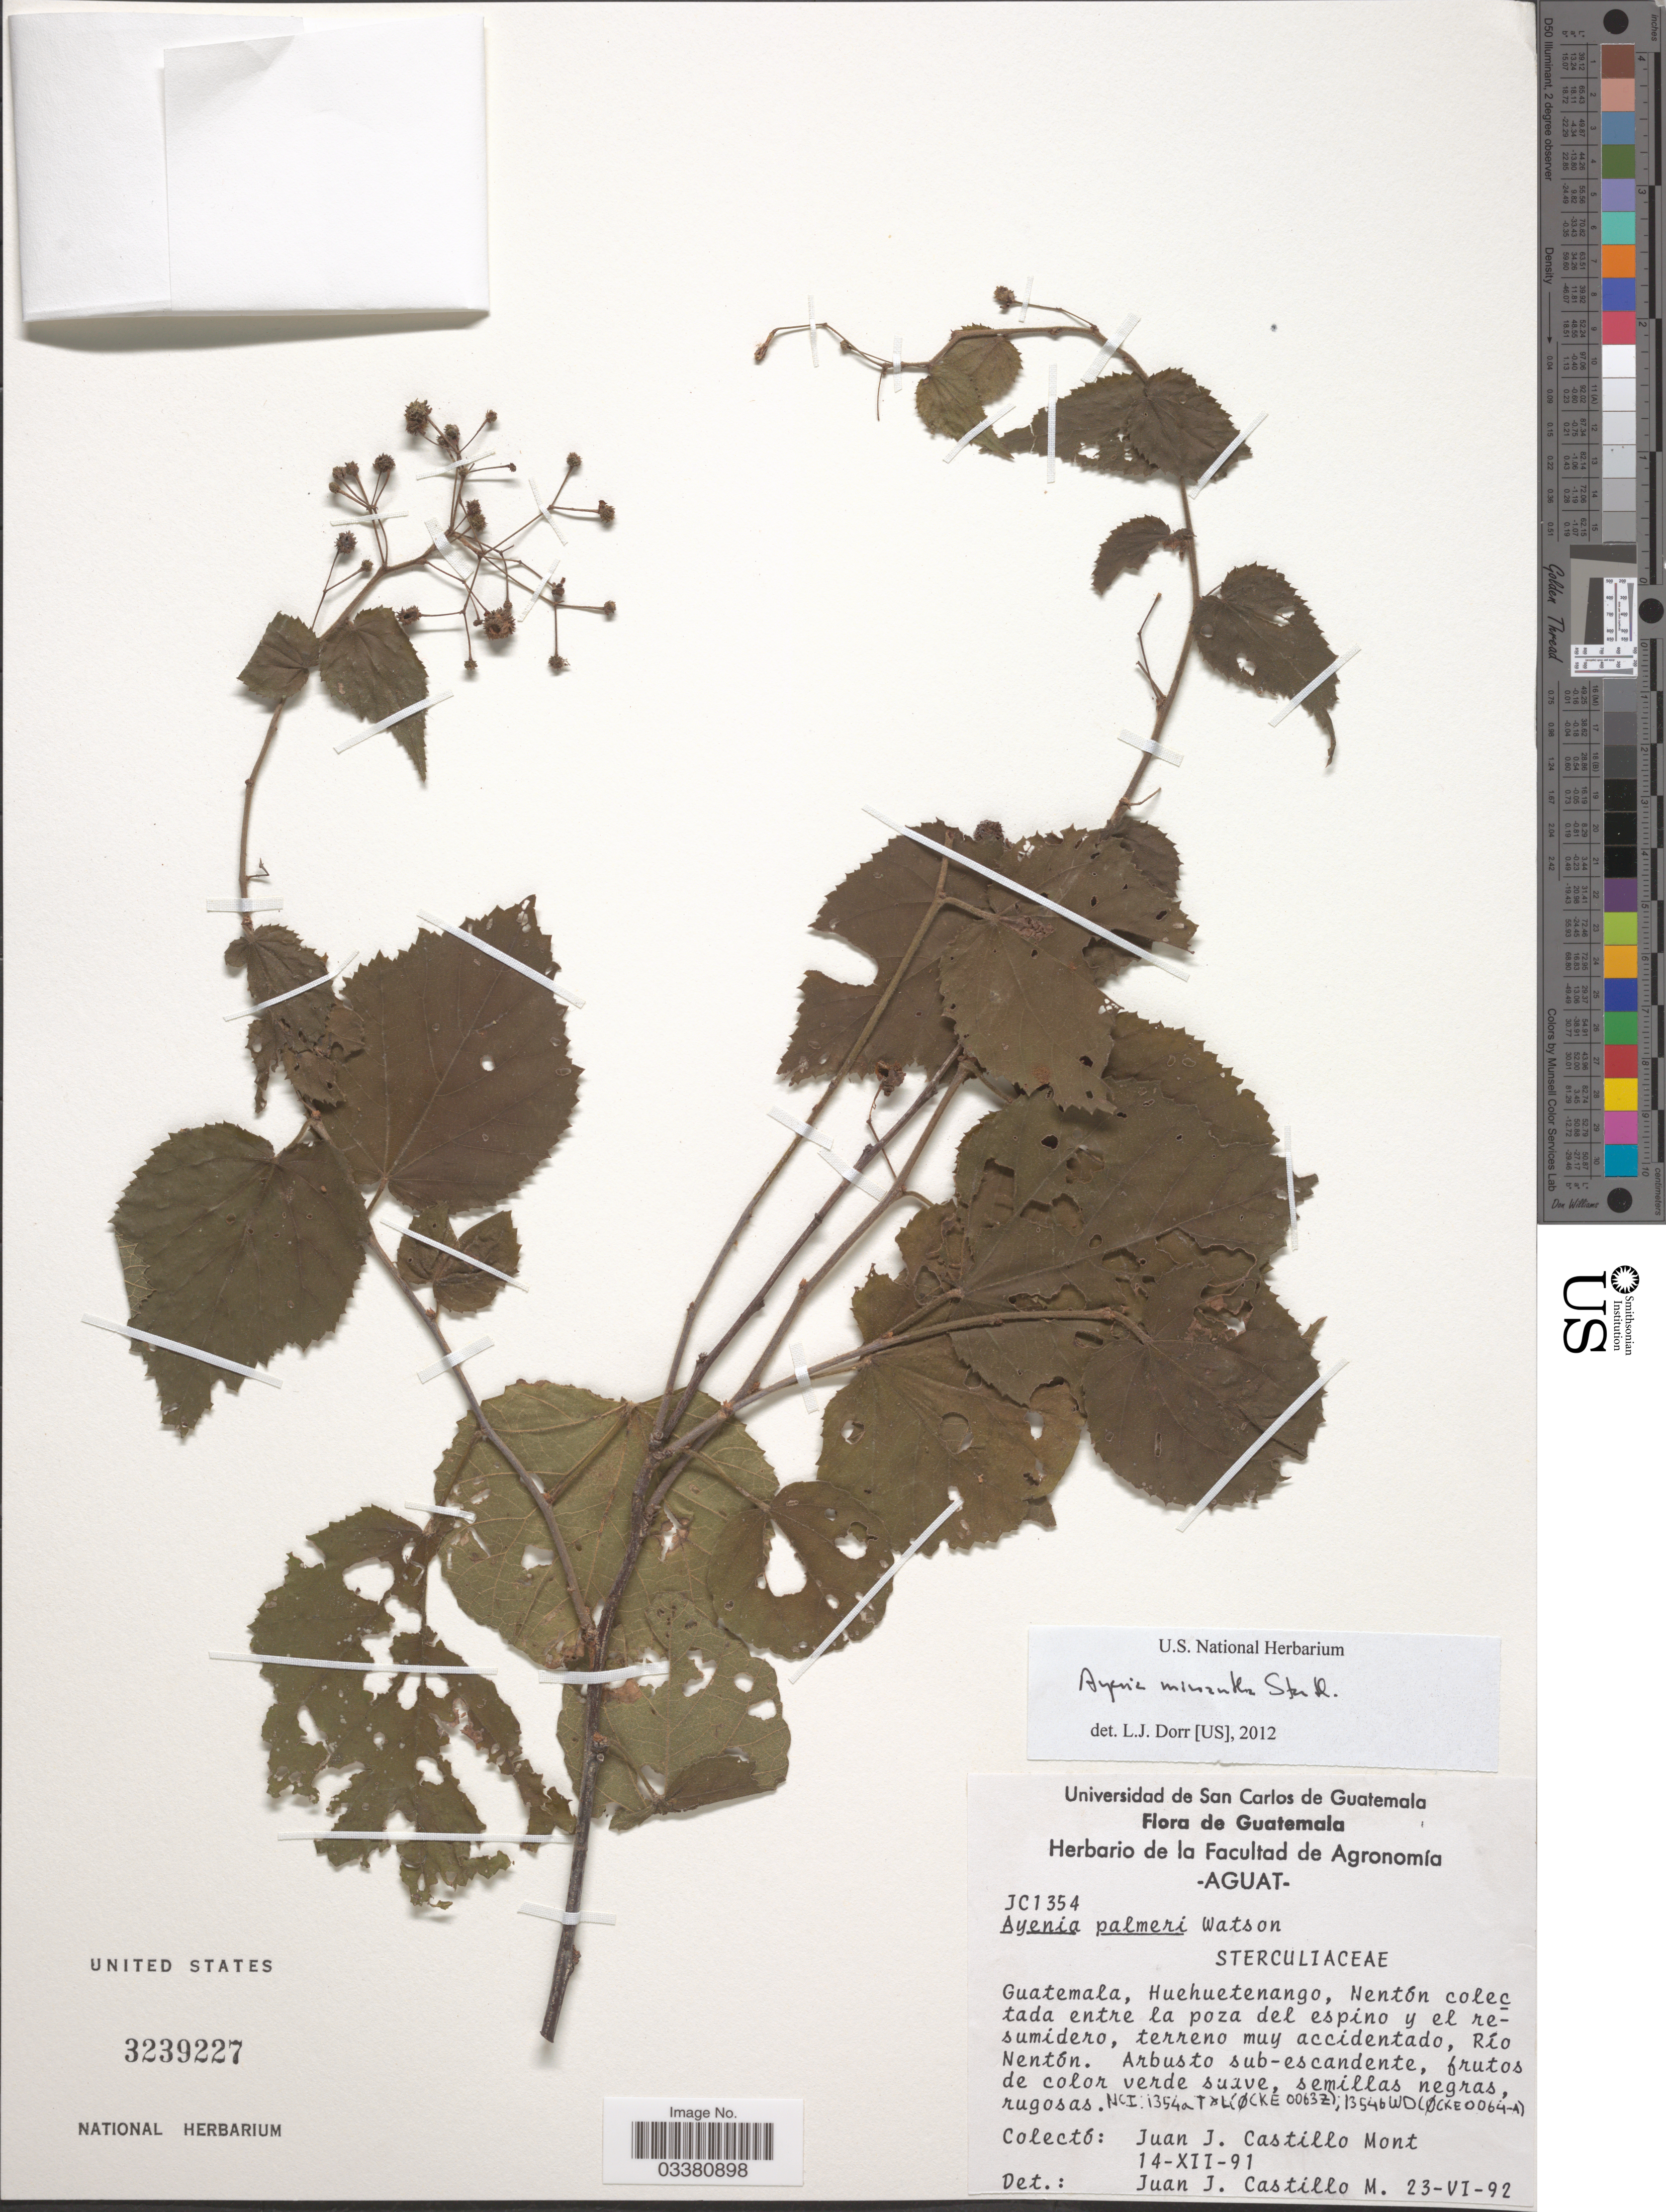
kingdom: Plantae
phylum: Tracheophyta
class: Magnoliopsida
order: Malvales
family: Malvaceae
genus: Ayenia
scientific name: Ayenia micrantha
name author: Standl.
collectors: J. Castillo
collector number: JC1354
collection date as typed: Transcribed d/m/y: 14/12/91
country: Guatemala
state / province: Huehuetenango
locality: Nentón colectada entre la poza del espino y el resumidero, terreno muy accidentado, Río Nentón.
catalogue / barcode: US 3239227